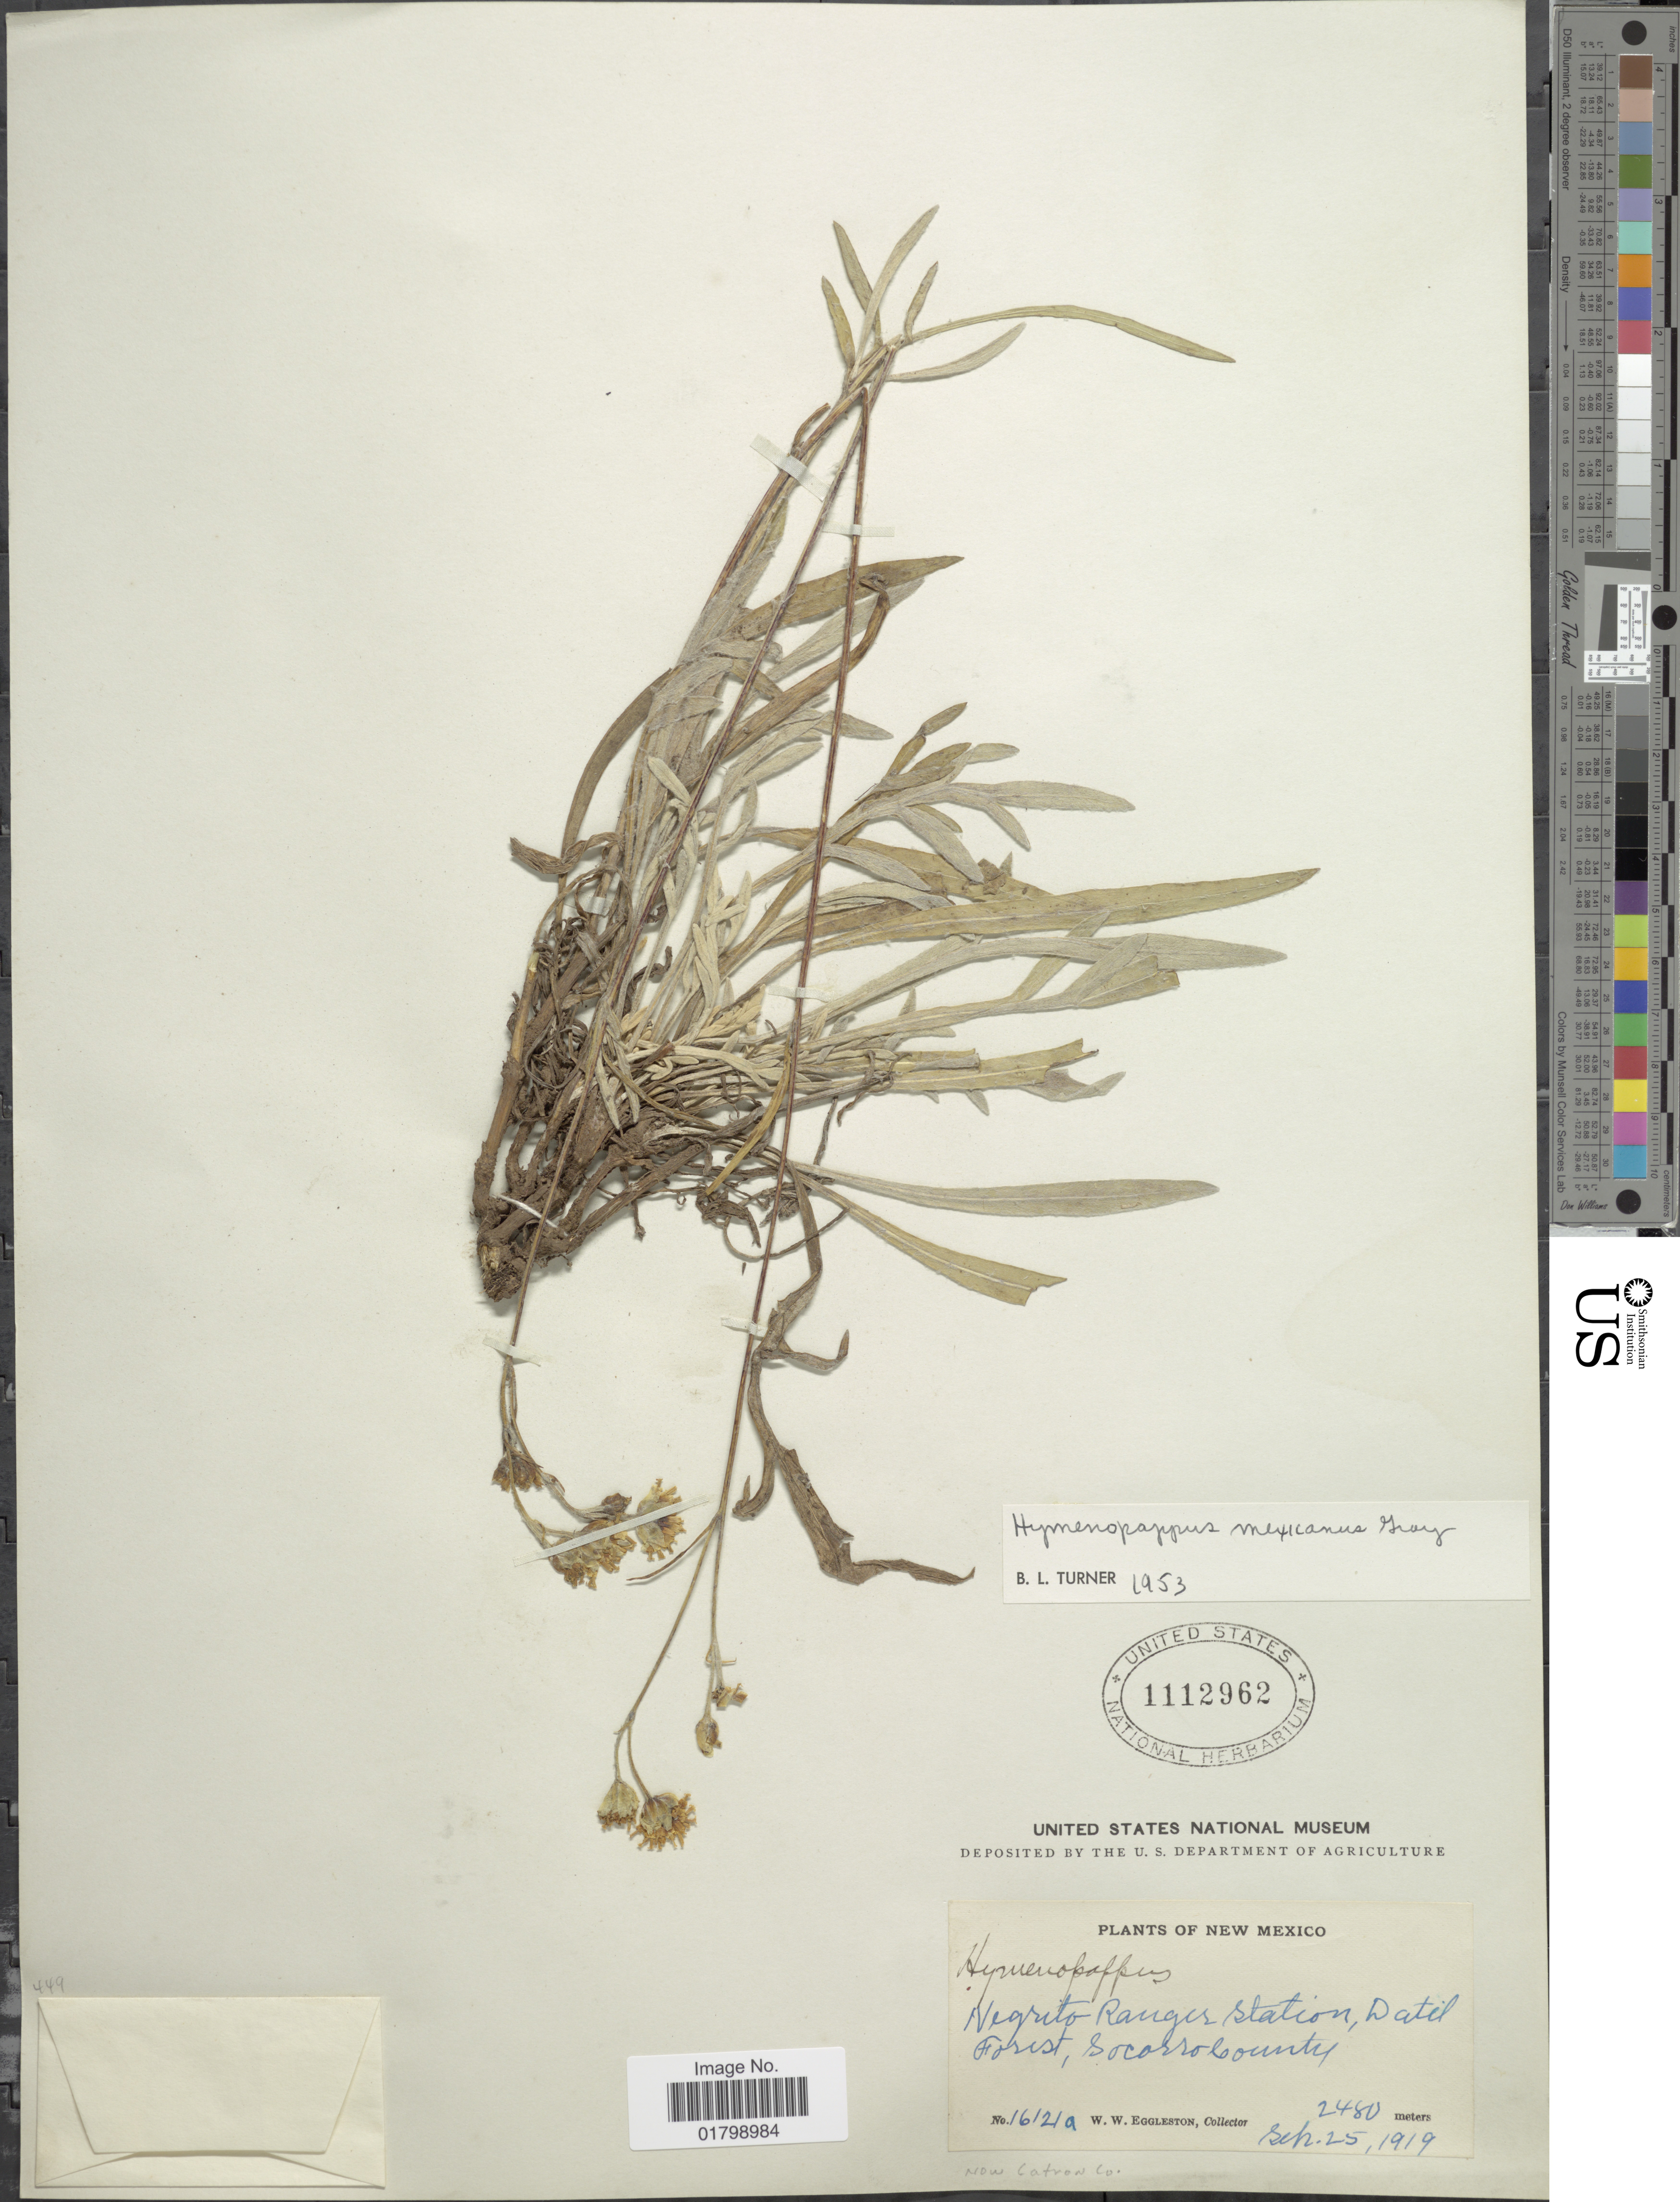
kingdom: Plantae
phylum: Tracheophyta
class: Magnoliopsida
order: Asterales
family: Asteraceae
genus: Hymenopappus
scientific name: Hymenopappus mexicanus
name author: A. Gray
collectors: W. W. Eggleston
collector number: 1612a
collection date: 1919-09-25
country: United States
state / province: New Mexico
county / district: Socorro County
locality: Negrito Ranger Station, Datil Forest. Now Catron Co.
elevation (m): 2480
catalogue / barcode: US 1112962